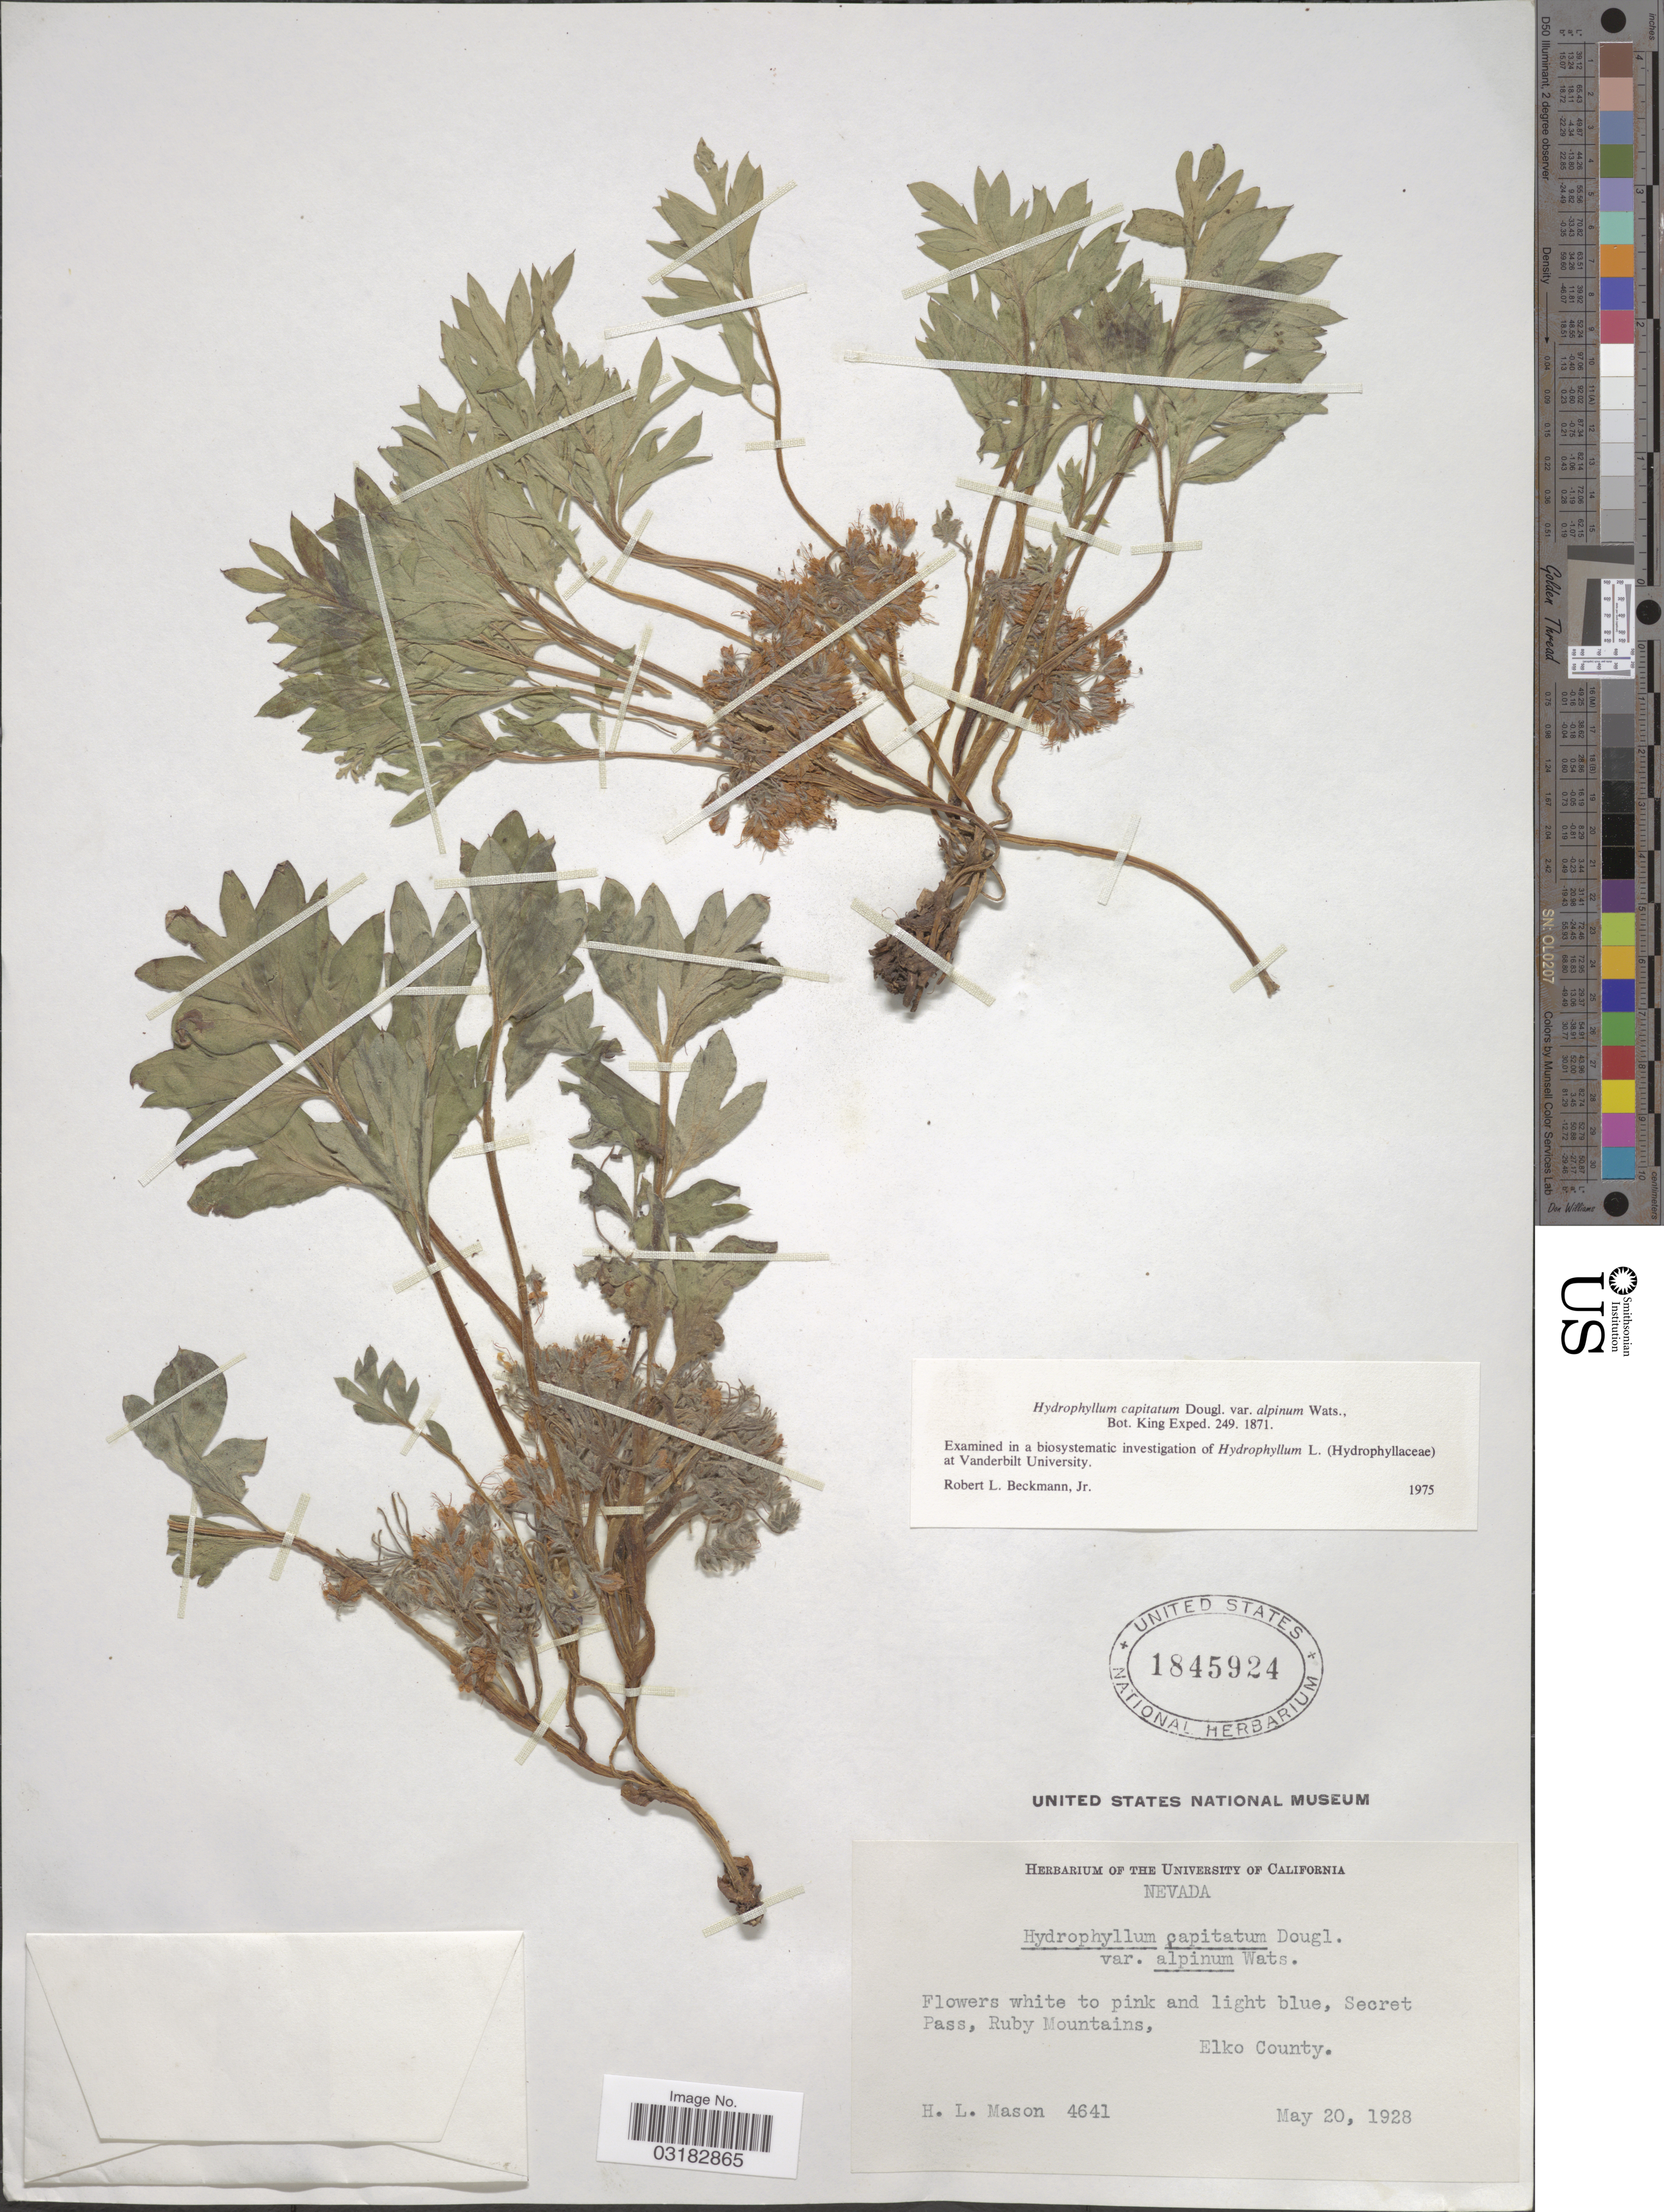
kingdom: Plantae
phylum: Tracheophyta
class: Magnoliopsida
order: Boraginales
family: Hydrophyllaceae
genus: Hydrophyllum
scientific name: Hydrophyllum capitatum var. alpinum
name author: S. Watson in C. King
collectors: H. L. Mason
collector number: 4641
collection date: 1928-05-20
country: United States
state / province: Nevada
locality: Secret Pass, Ruby Mountains, Elko County.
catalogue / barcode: US 1845924